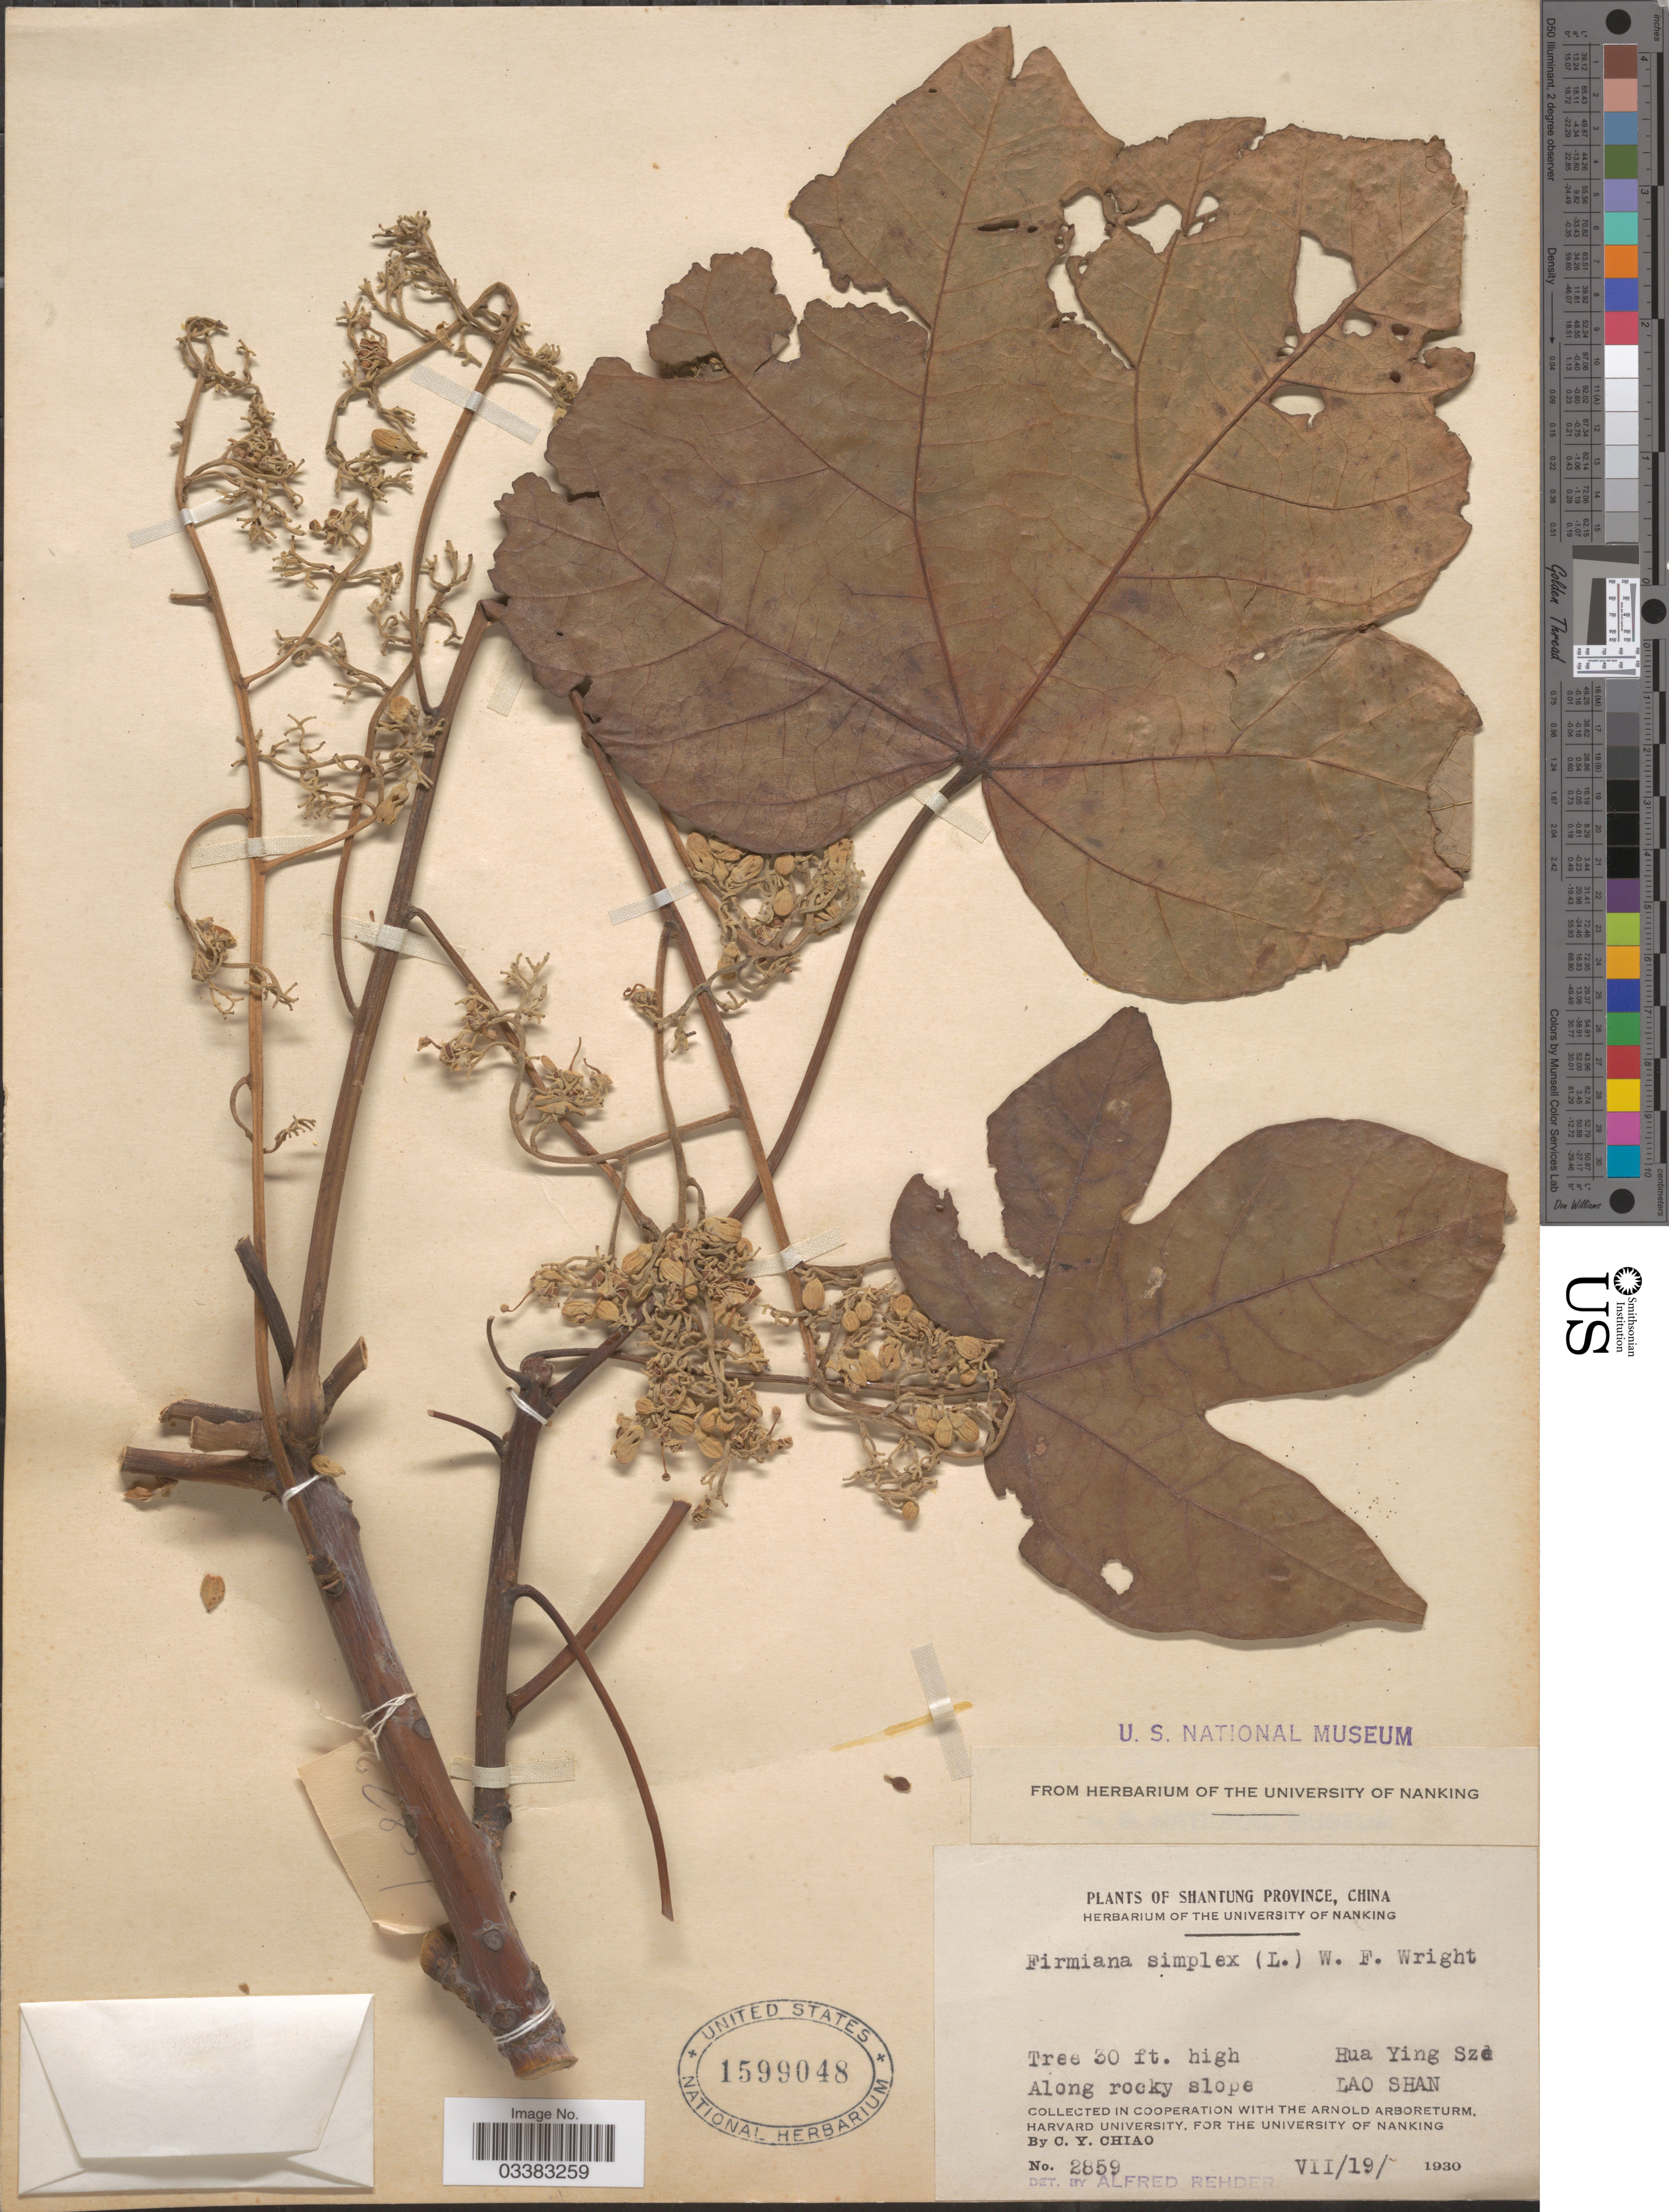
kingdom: Plantae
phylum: Tracheophyta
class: Magnoliopsida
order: Malvales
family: Malvaceae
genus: Firmiana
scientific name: Firmiana simplex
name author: (L.) W. Wight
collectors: C. Y. Chiao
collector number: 2859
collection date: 1930-07-19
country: China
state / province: Shandong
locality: Shantung Province. Hua Ying Sze. Lao Shan.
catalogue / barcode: US 1599048